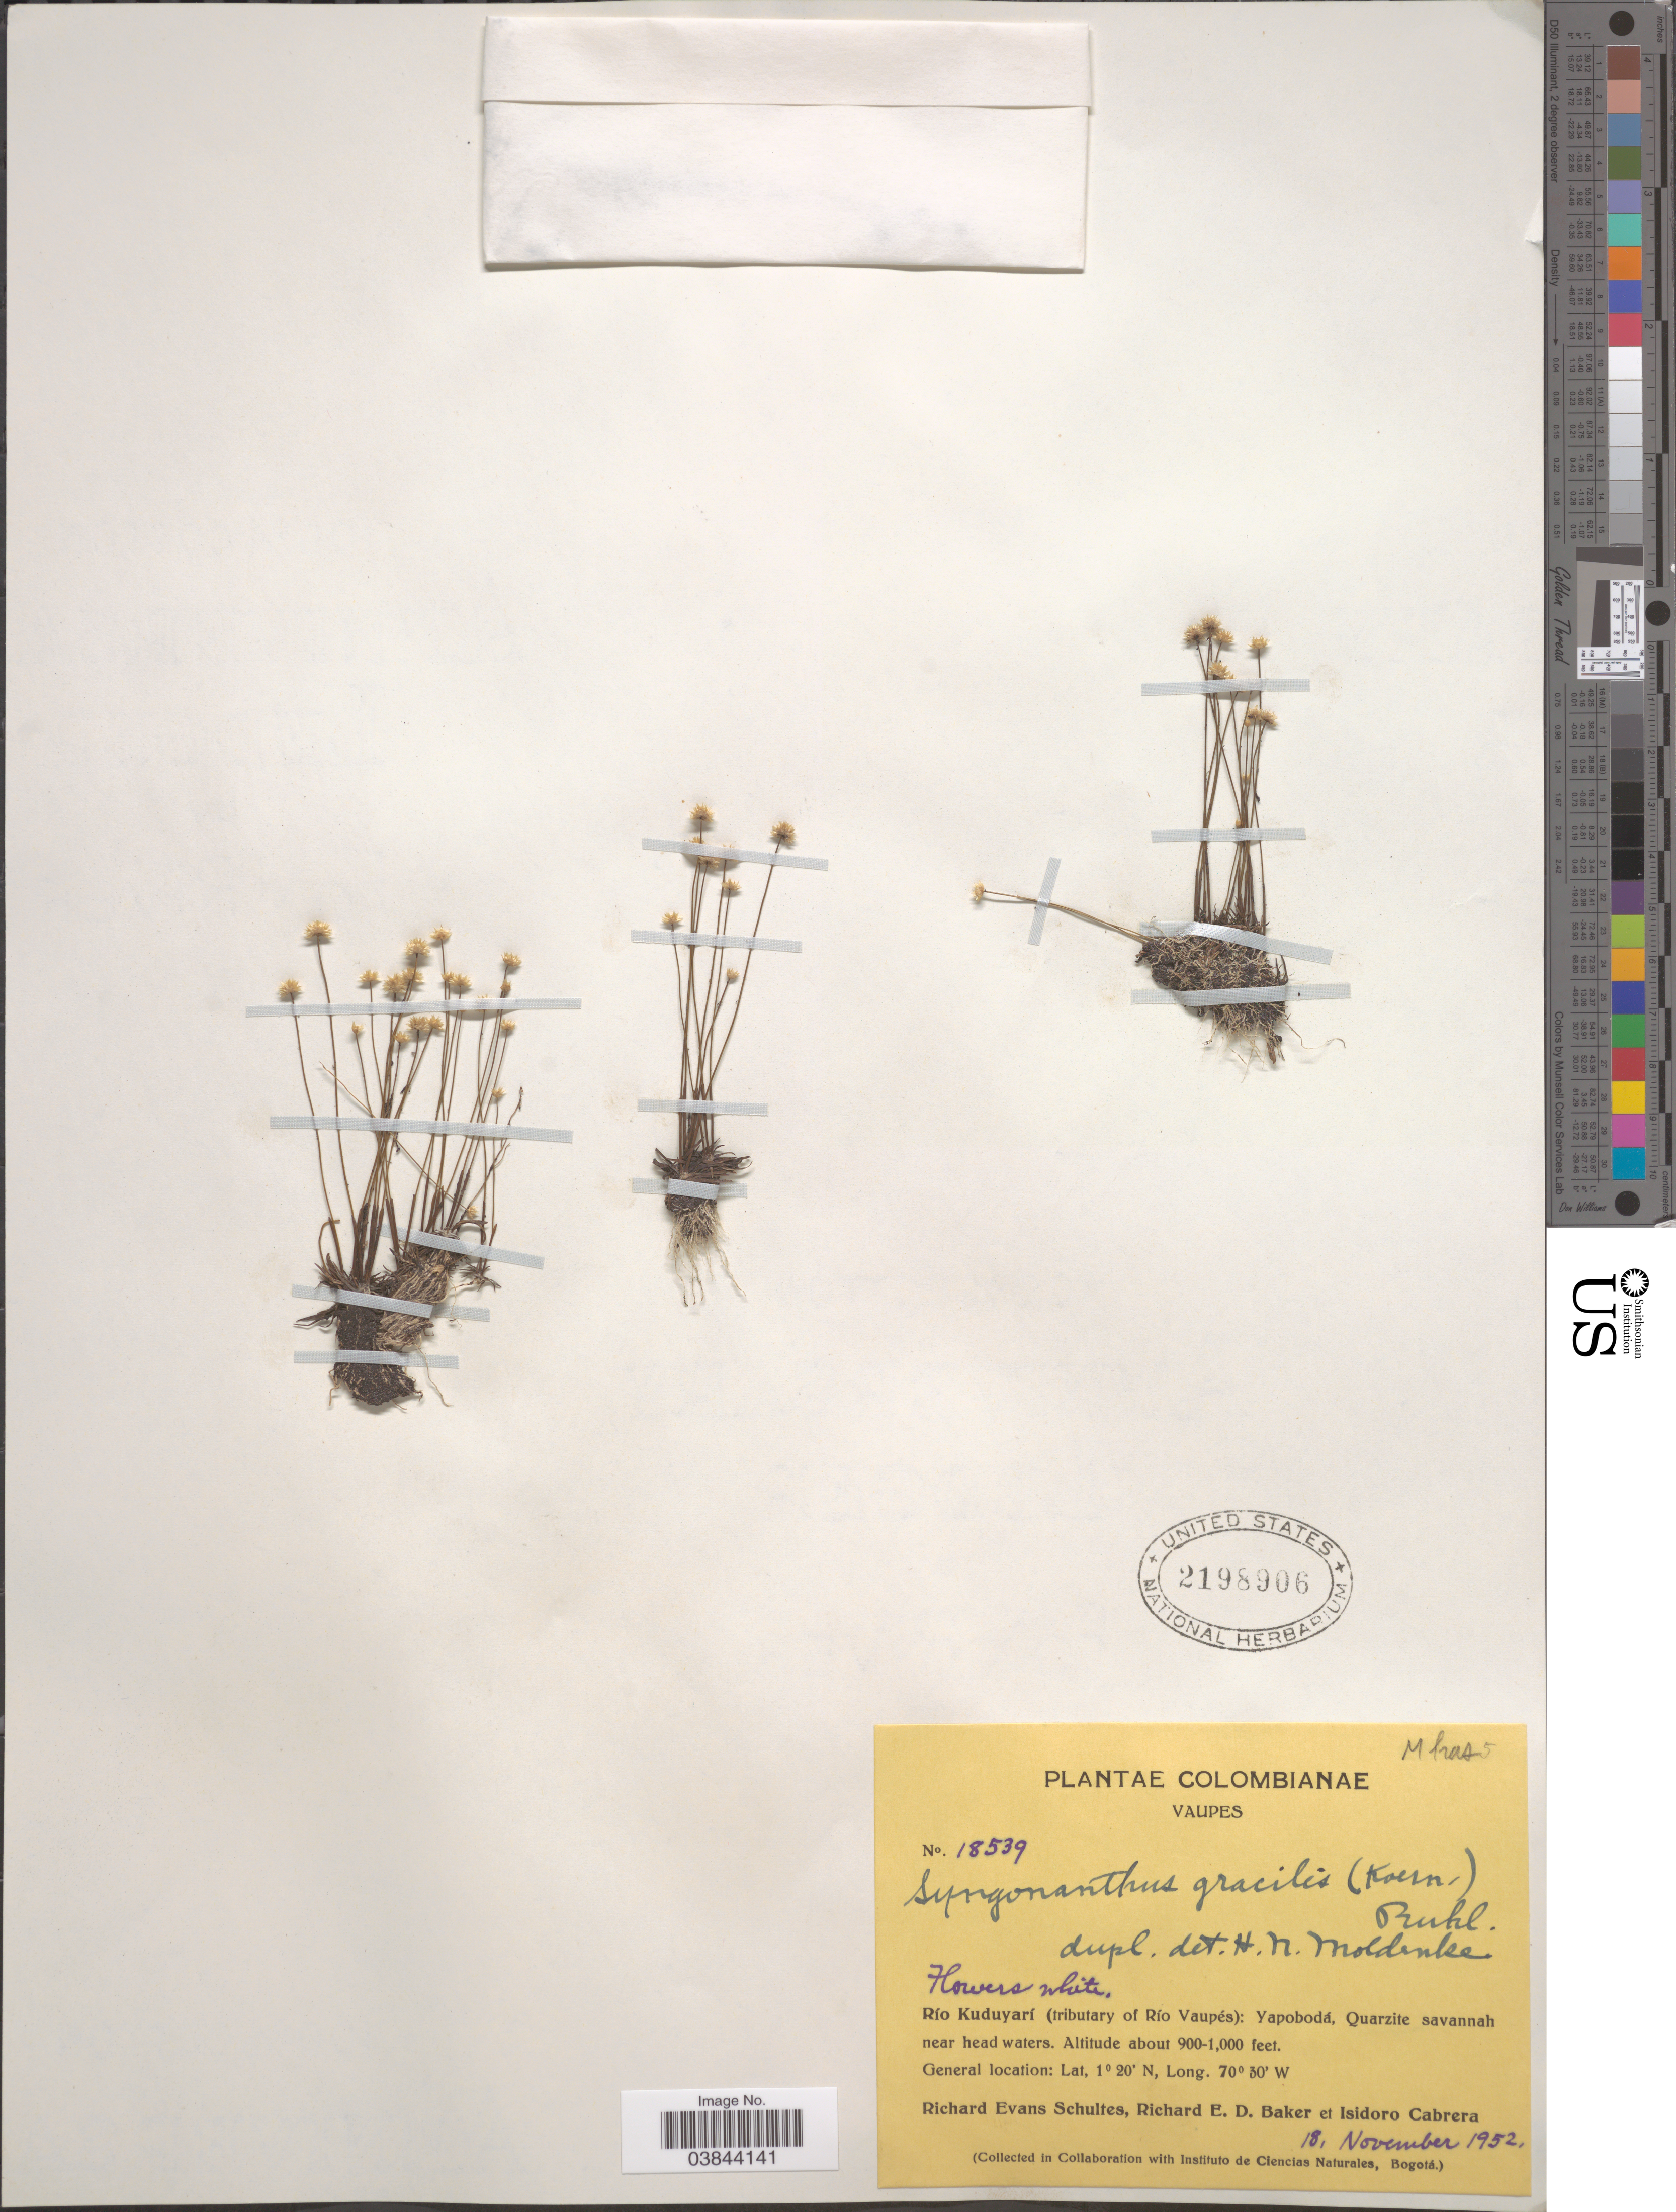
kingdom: Plantae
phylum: Tracheophyta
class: Liliopsida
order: Poales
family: Eriocaulaceae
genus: Syngonanthus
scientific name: Syngonanthus gracilis var. gracilis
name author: (Bong.) Ruhland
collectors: R. E. Schultes, R. E. D. Baker & I. Cabrera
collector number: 18539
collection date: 1952-11-18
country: Colombia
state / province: Vaupés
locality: Río Kuduyarí (tributary of Río Vaupés): Yapobodá, Quarzite savannah near head waters.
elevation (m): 274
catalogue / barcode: US 2198906